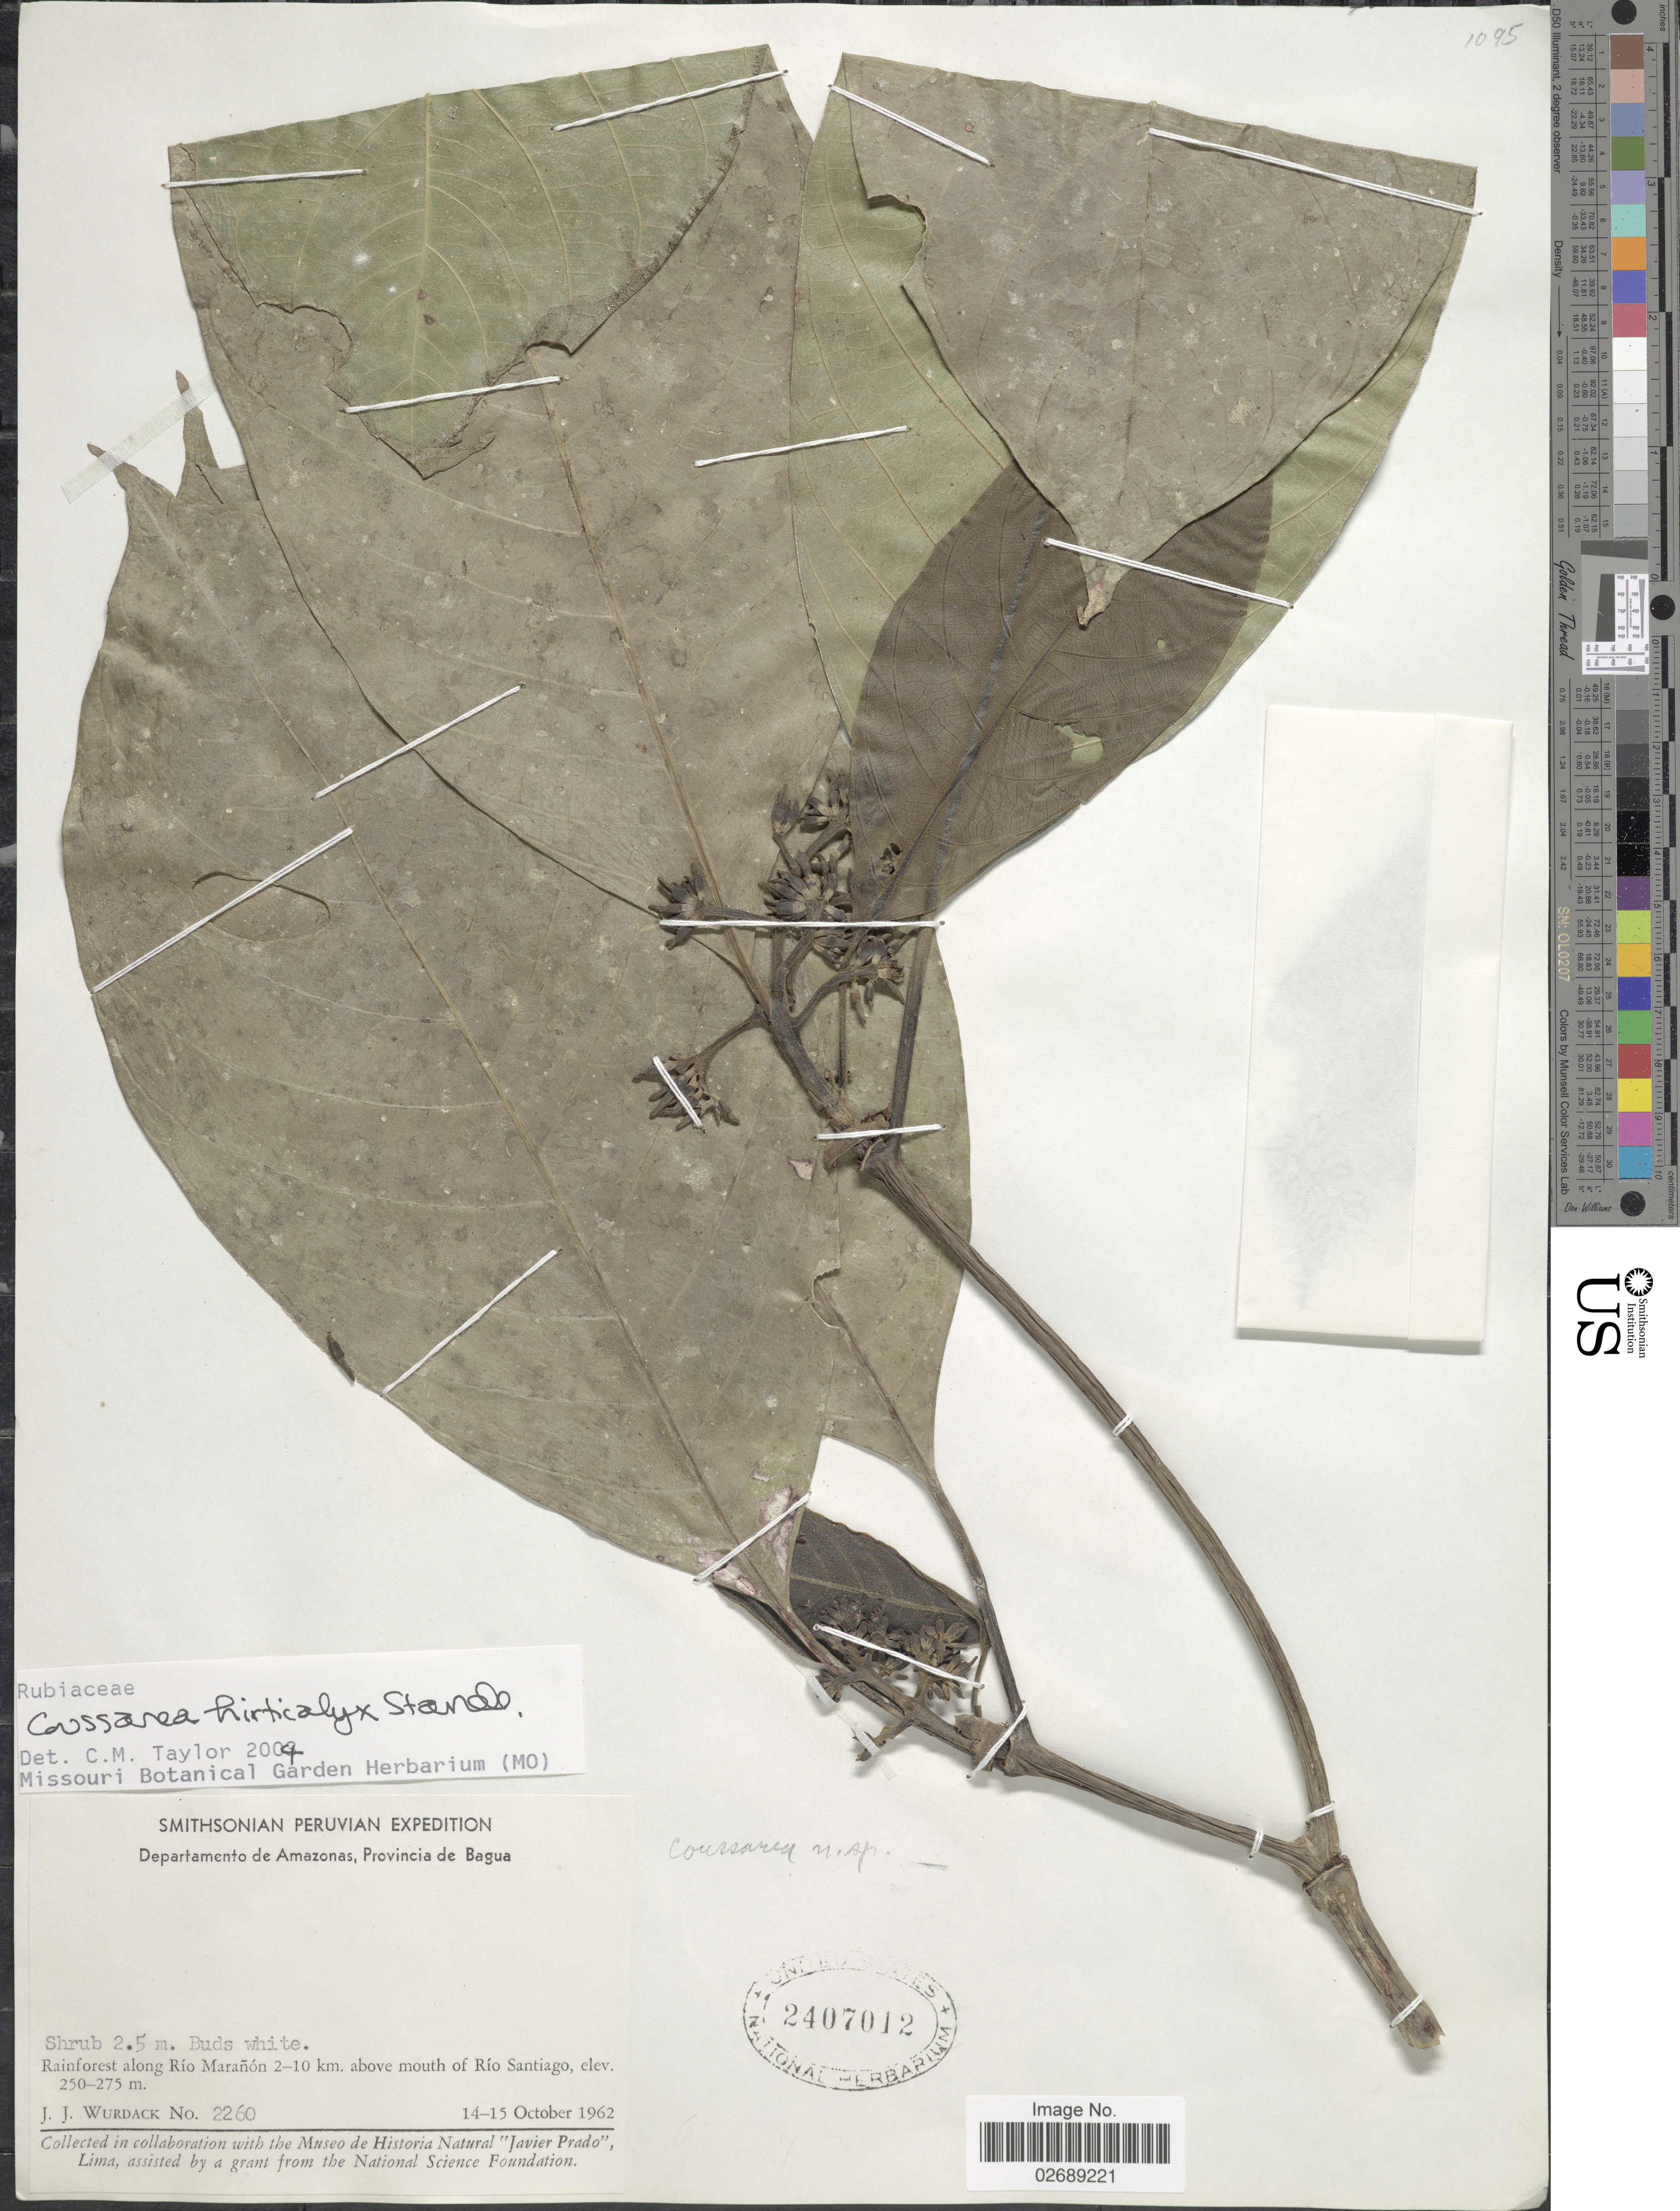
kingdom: Plantae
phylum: Tracheophyta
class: Magnoliopsida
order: Gentianales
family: Rubiaceae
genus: Coussarea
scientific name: Coussarea hirticalyx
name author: Standl.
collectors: J. J. Wurdack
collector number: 2260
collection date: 1962-10-14/1962-10-15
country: Peru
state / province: Amazonas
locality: Provincia de Bagua, Rainforest along Rio Maranon 2-10 km. above mouth of Rio Santiago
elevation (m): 250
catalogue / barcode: US 2407012